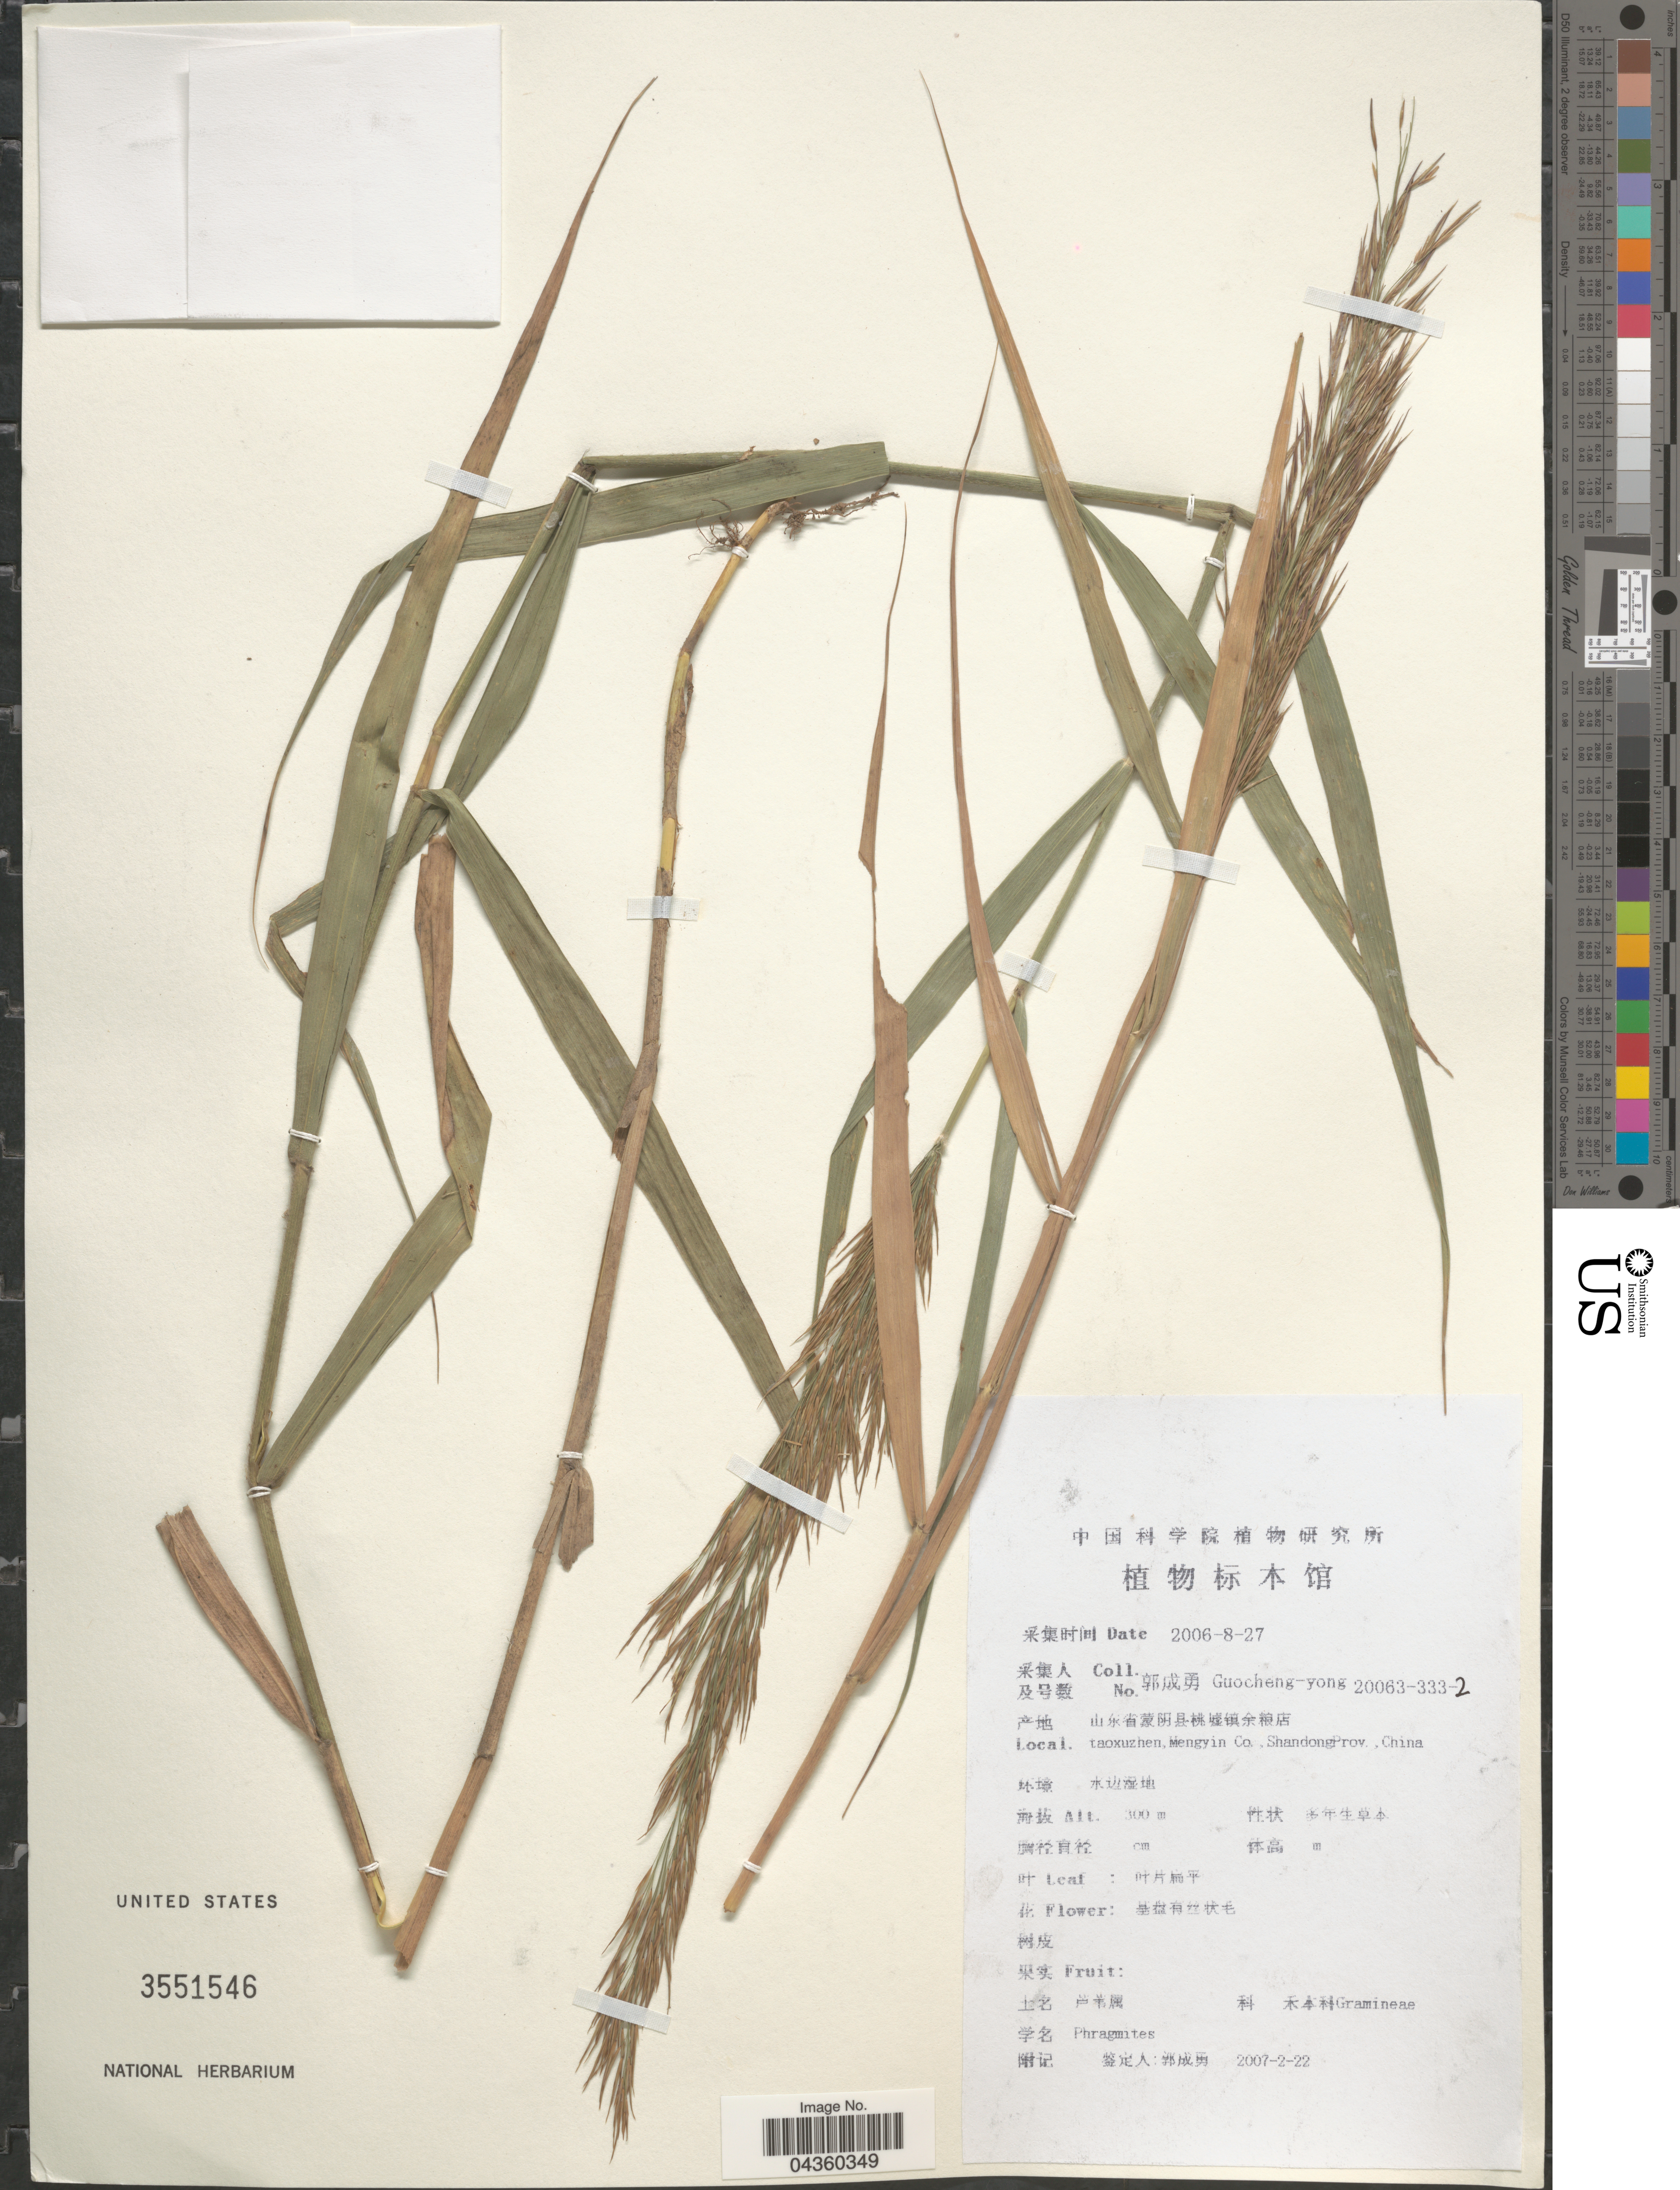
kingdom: Plantae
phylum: Tracheophyta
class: Liliopsida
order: Poales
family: Poaceae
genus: Phragmites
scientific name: Phragmites sp.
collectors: Guo cheng-yong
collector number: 20063-333-2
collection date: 2006-08-27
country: China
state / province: Shandong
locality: Taoxuzhen,Mengyin Co. , ShandongProv.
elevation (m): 300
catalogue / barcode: US 3551546